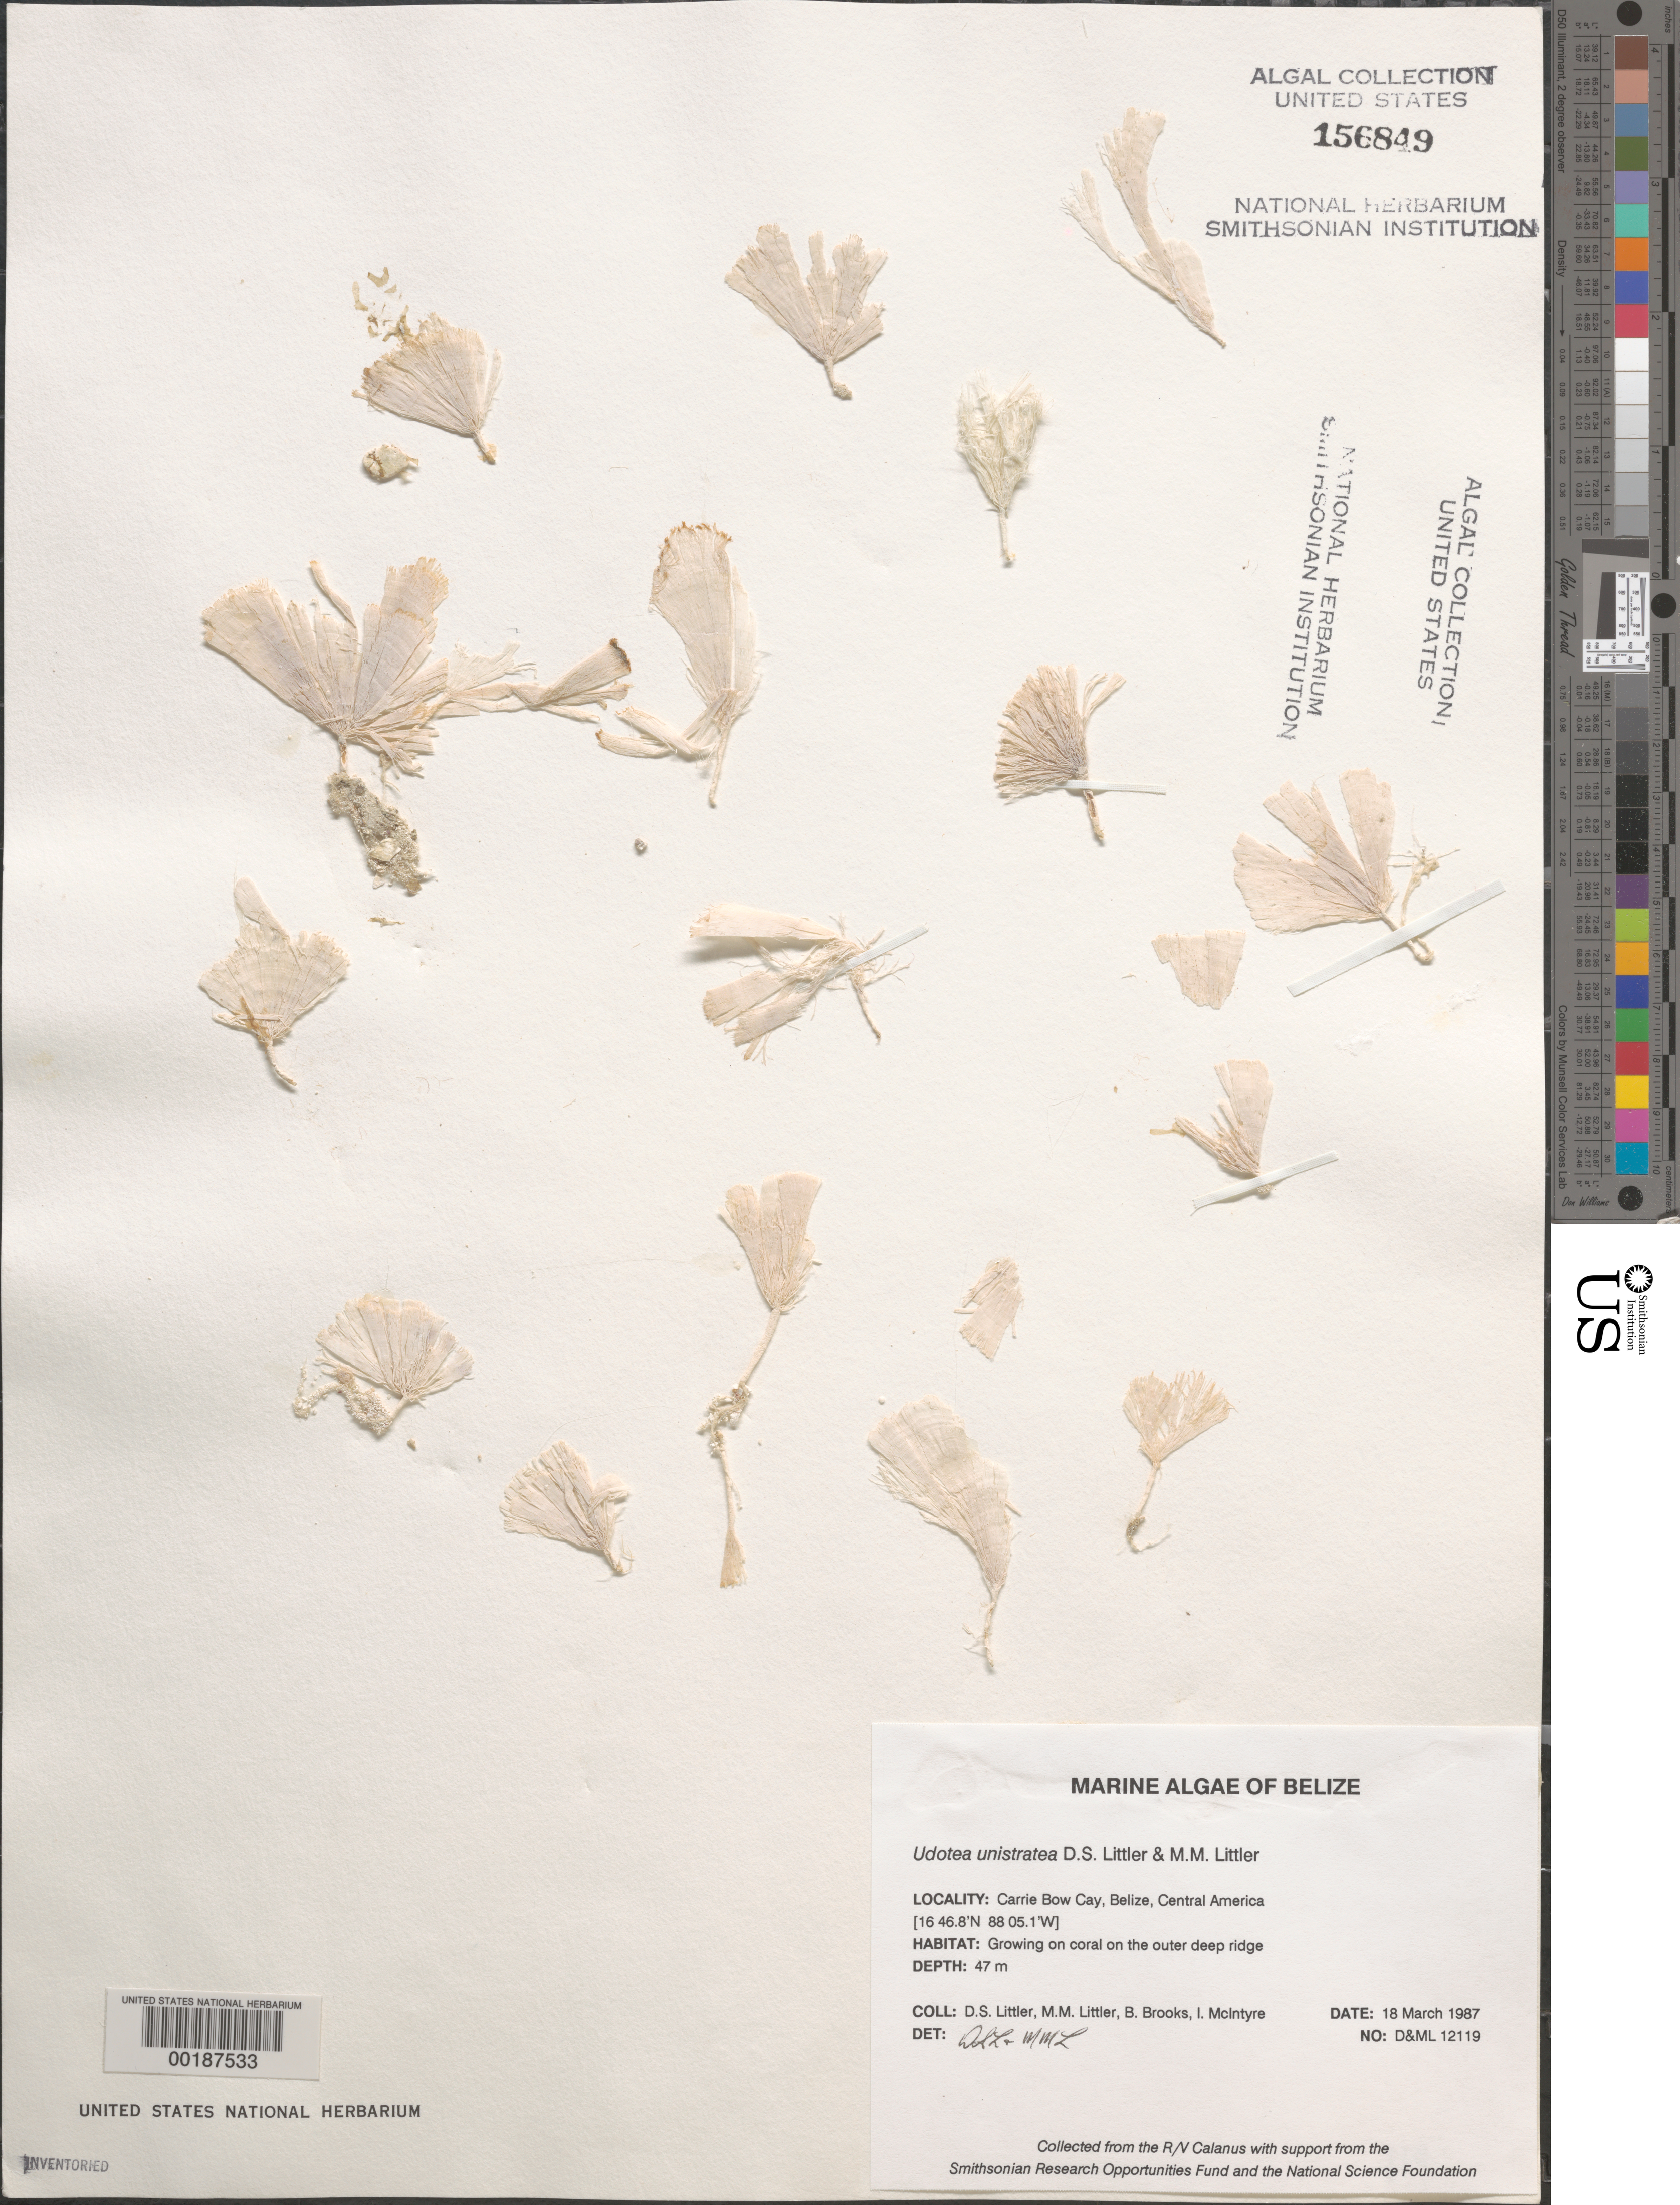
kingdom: Plantae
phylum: Chlorophyta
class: Ulvophyceae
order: Bryopsidales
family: Udoteaceae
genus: Udotea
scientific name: Udotea unistratea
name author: D.S. Littler & Littler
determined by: Littler, D. S.; Littler, M. M.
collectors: D. S. Littler, M. M. Littler, B. Brooks & I. McIntyre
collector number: D&ML 12119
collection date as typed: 18 Mar 1987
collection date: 1987-03-18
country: Belize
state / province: Stann Creek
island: Carrie Bow Cay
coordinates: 16 46.8' N, 88 05.1' W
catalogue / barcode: US 156849